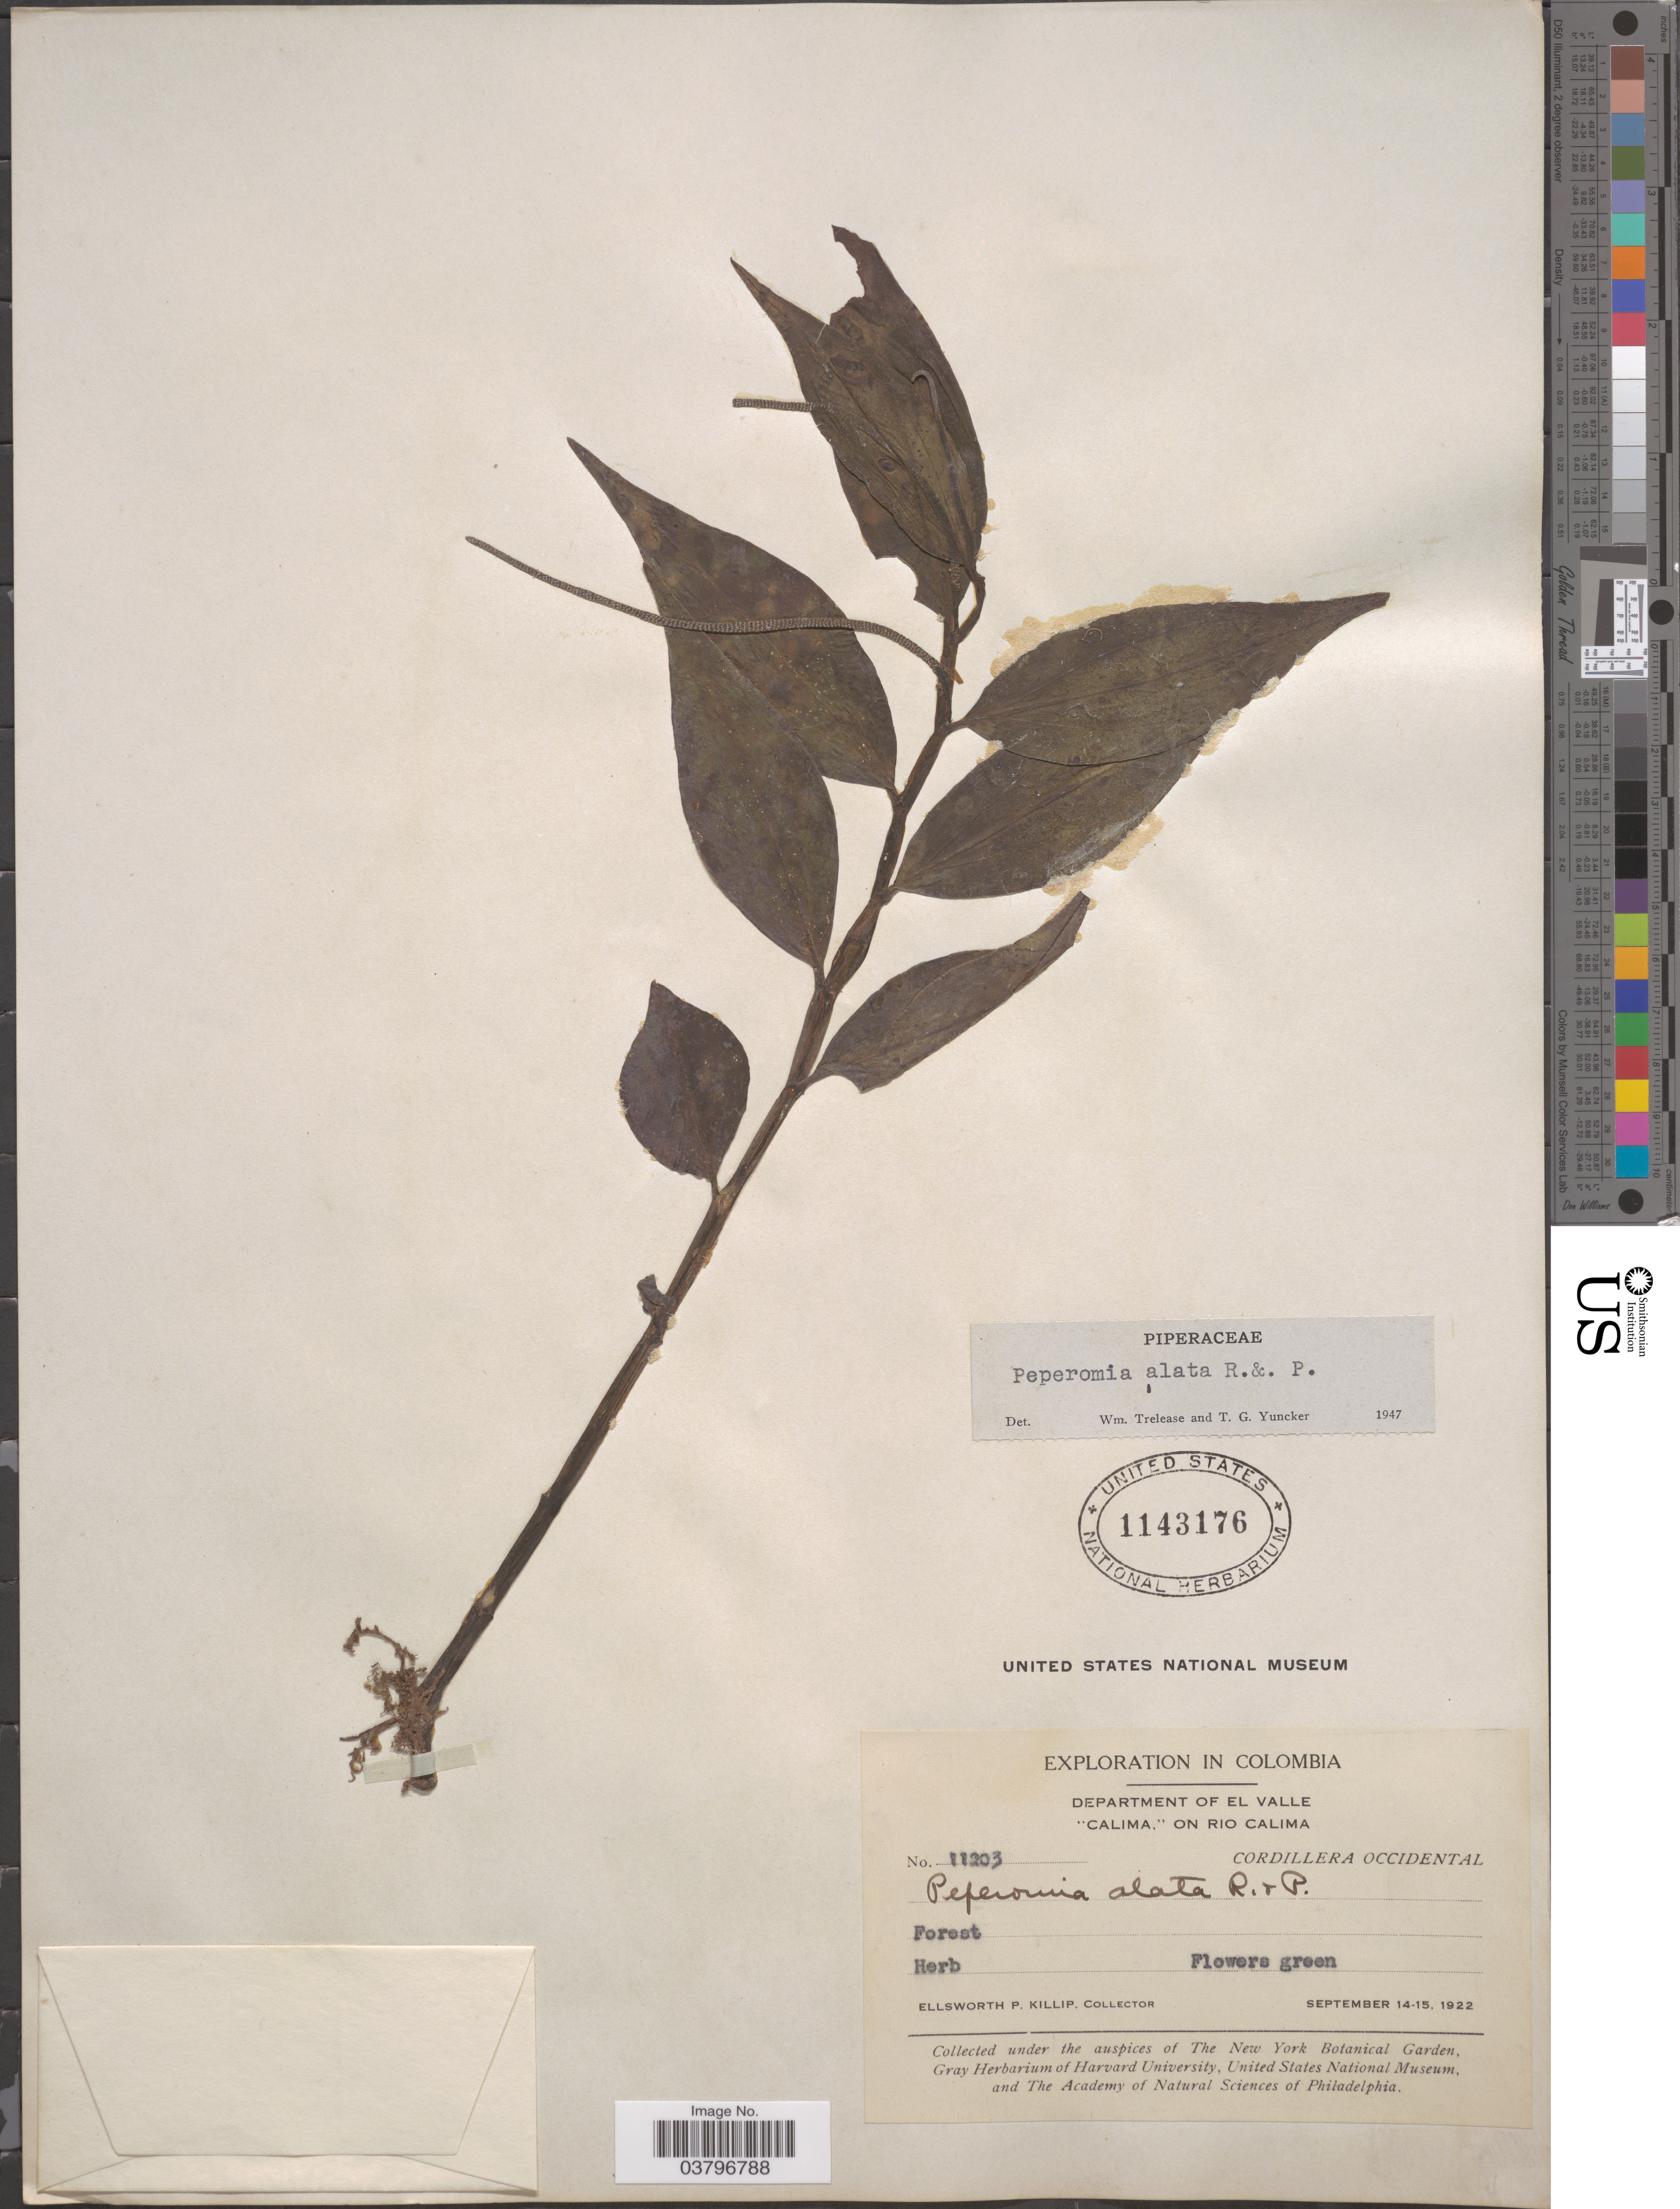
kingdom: Plantae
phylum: Tracheophyta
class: Magnoliopsida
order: Piperales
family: Piperaceae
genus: Peperomia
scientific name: Peperomia alata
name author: Ruiz & Pav.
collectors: E. P. Killip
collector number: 11203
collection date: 1922-09-14/1922-09-15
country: Colombia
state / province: Valle del Cauca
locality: Department of El Valle. "Calima," on Rio Calima. Cordillera Occidental.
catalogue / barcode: US 1143176